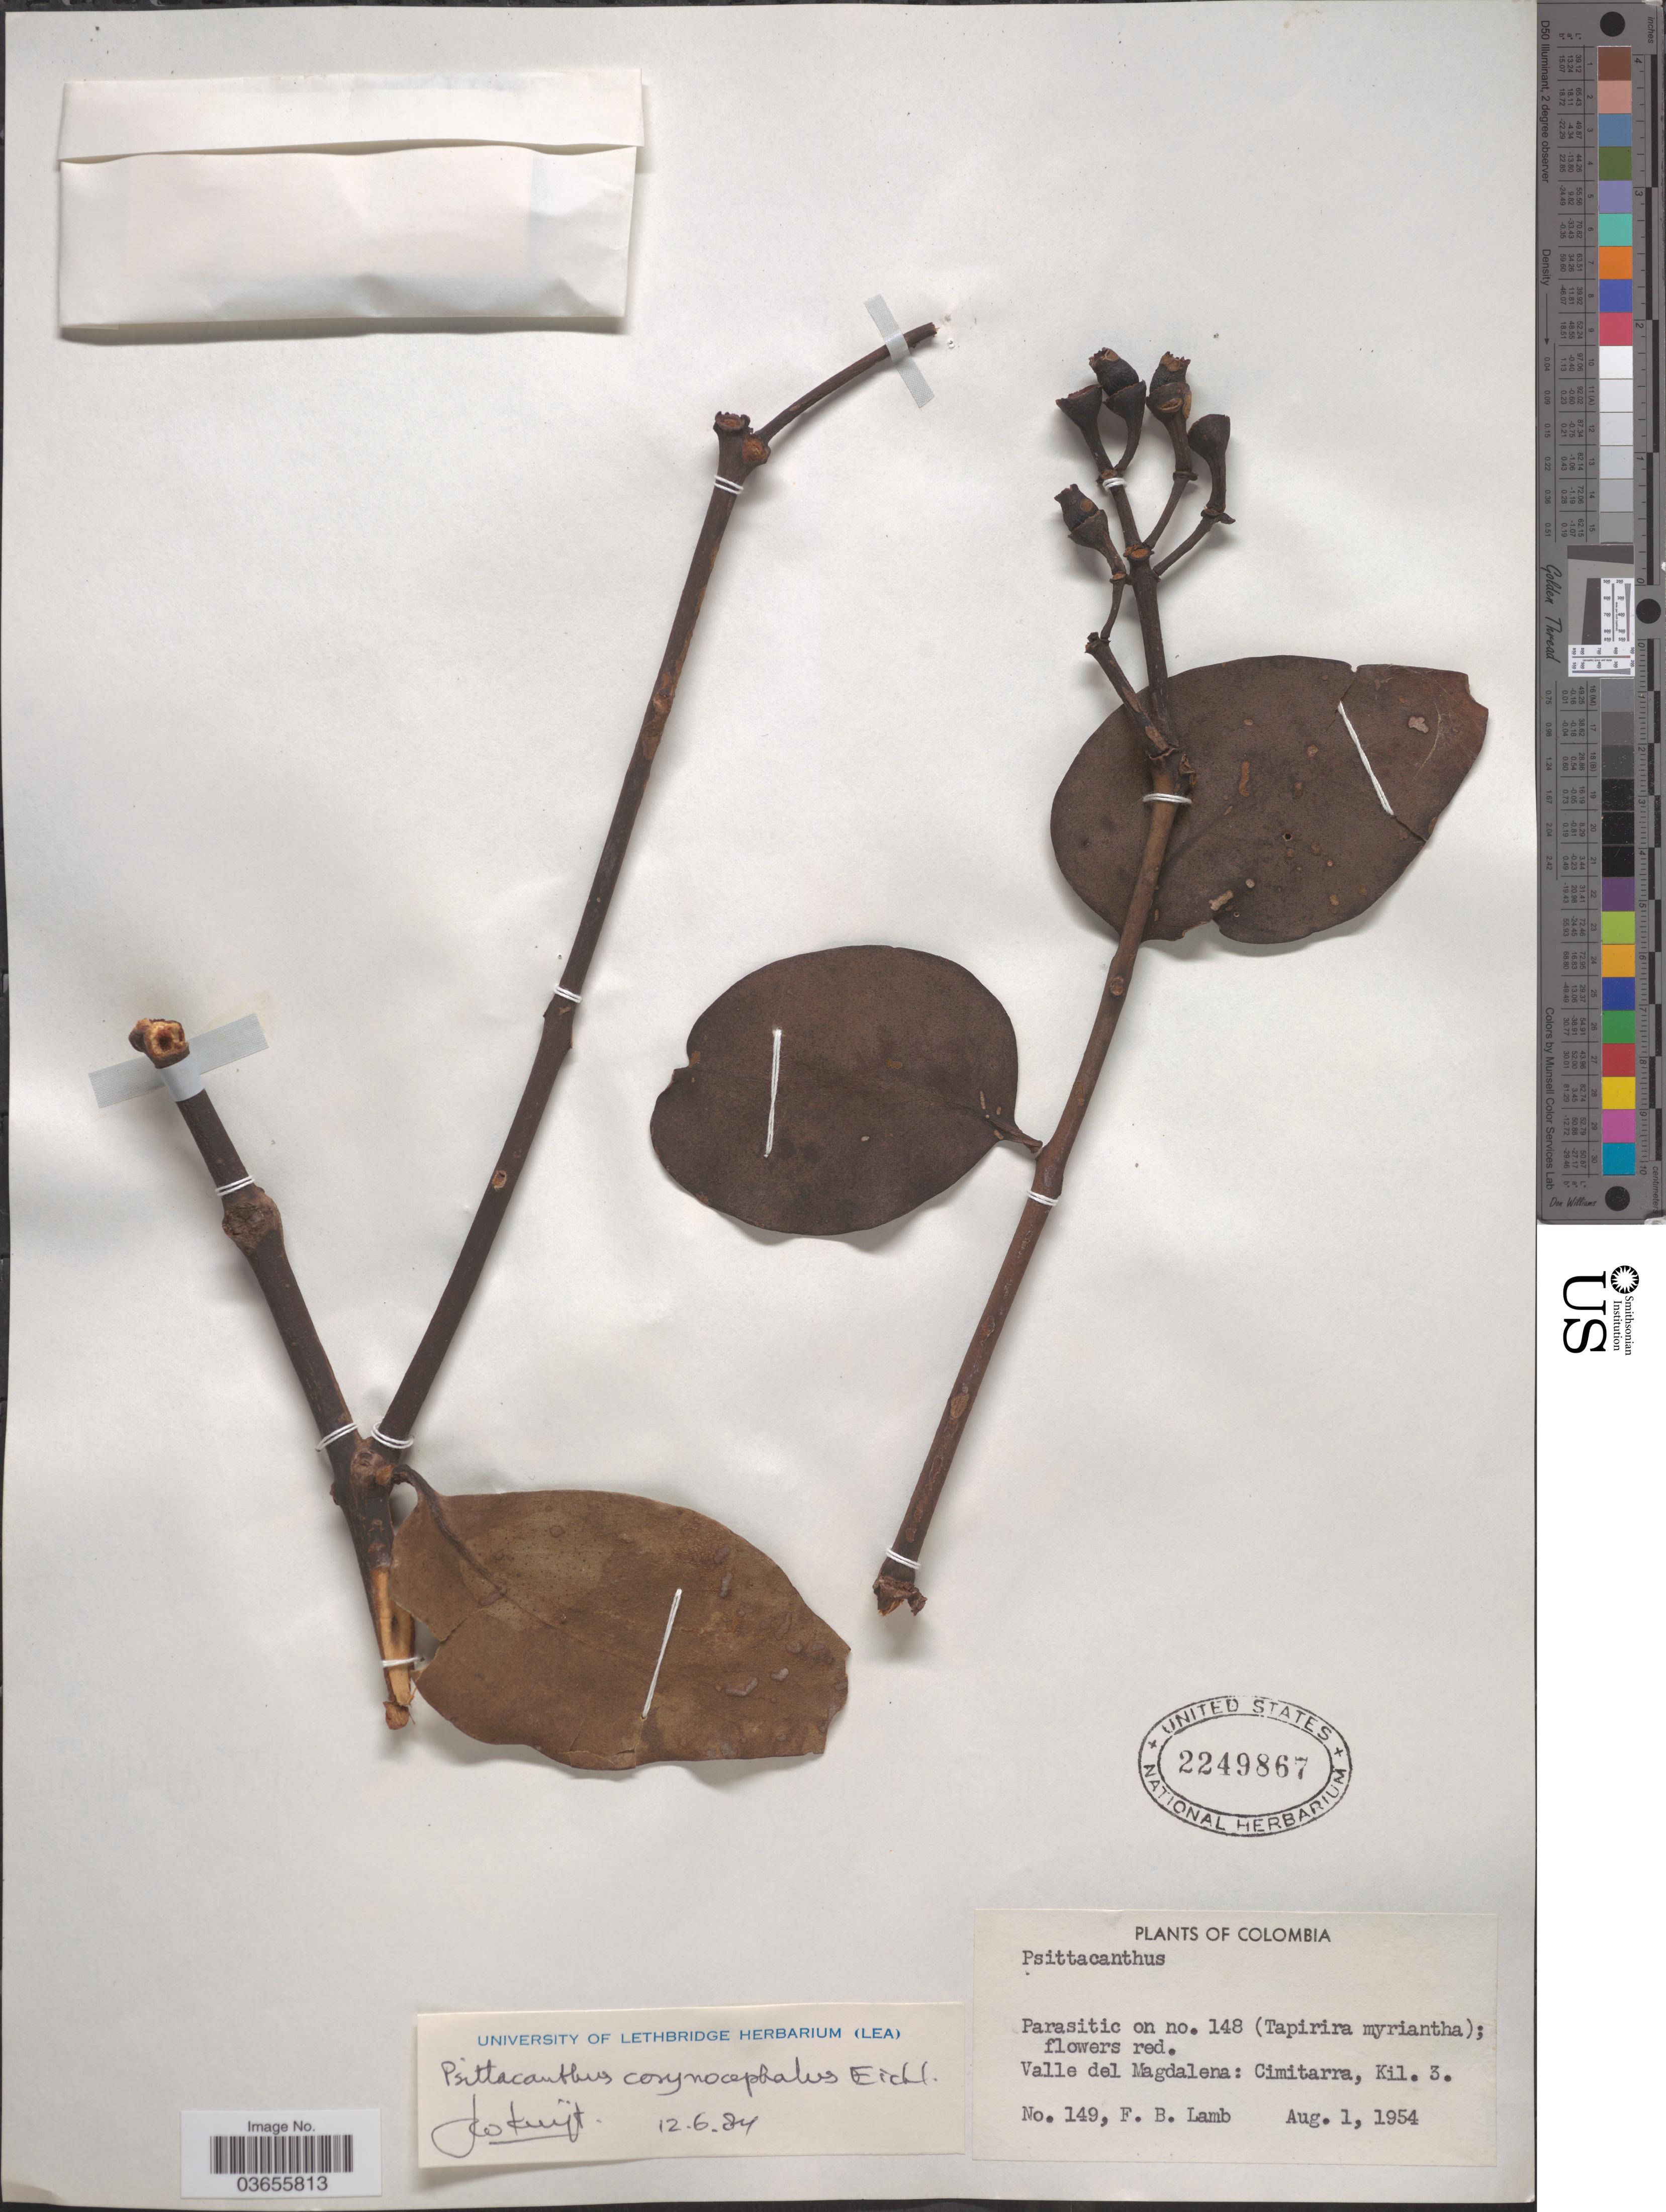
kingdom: Plantae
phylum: Tracheophyta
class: Magnoliopsida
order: Santalales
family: Loranthaceae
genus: Psittacanthus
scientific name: Psittacanthus corynocephalus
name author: Eichler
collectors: F. B. Lamb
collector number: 149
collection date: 1954-08-01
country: Colombia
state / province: Magdalena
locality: Valle del Magdalena: Cimitarra, Kil. 3.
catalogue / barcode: US 2249867